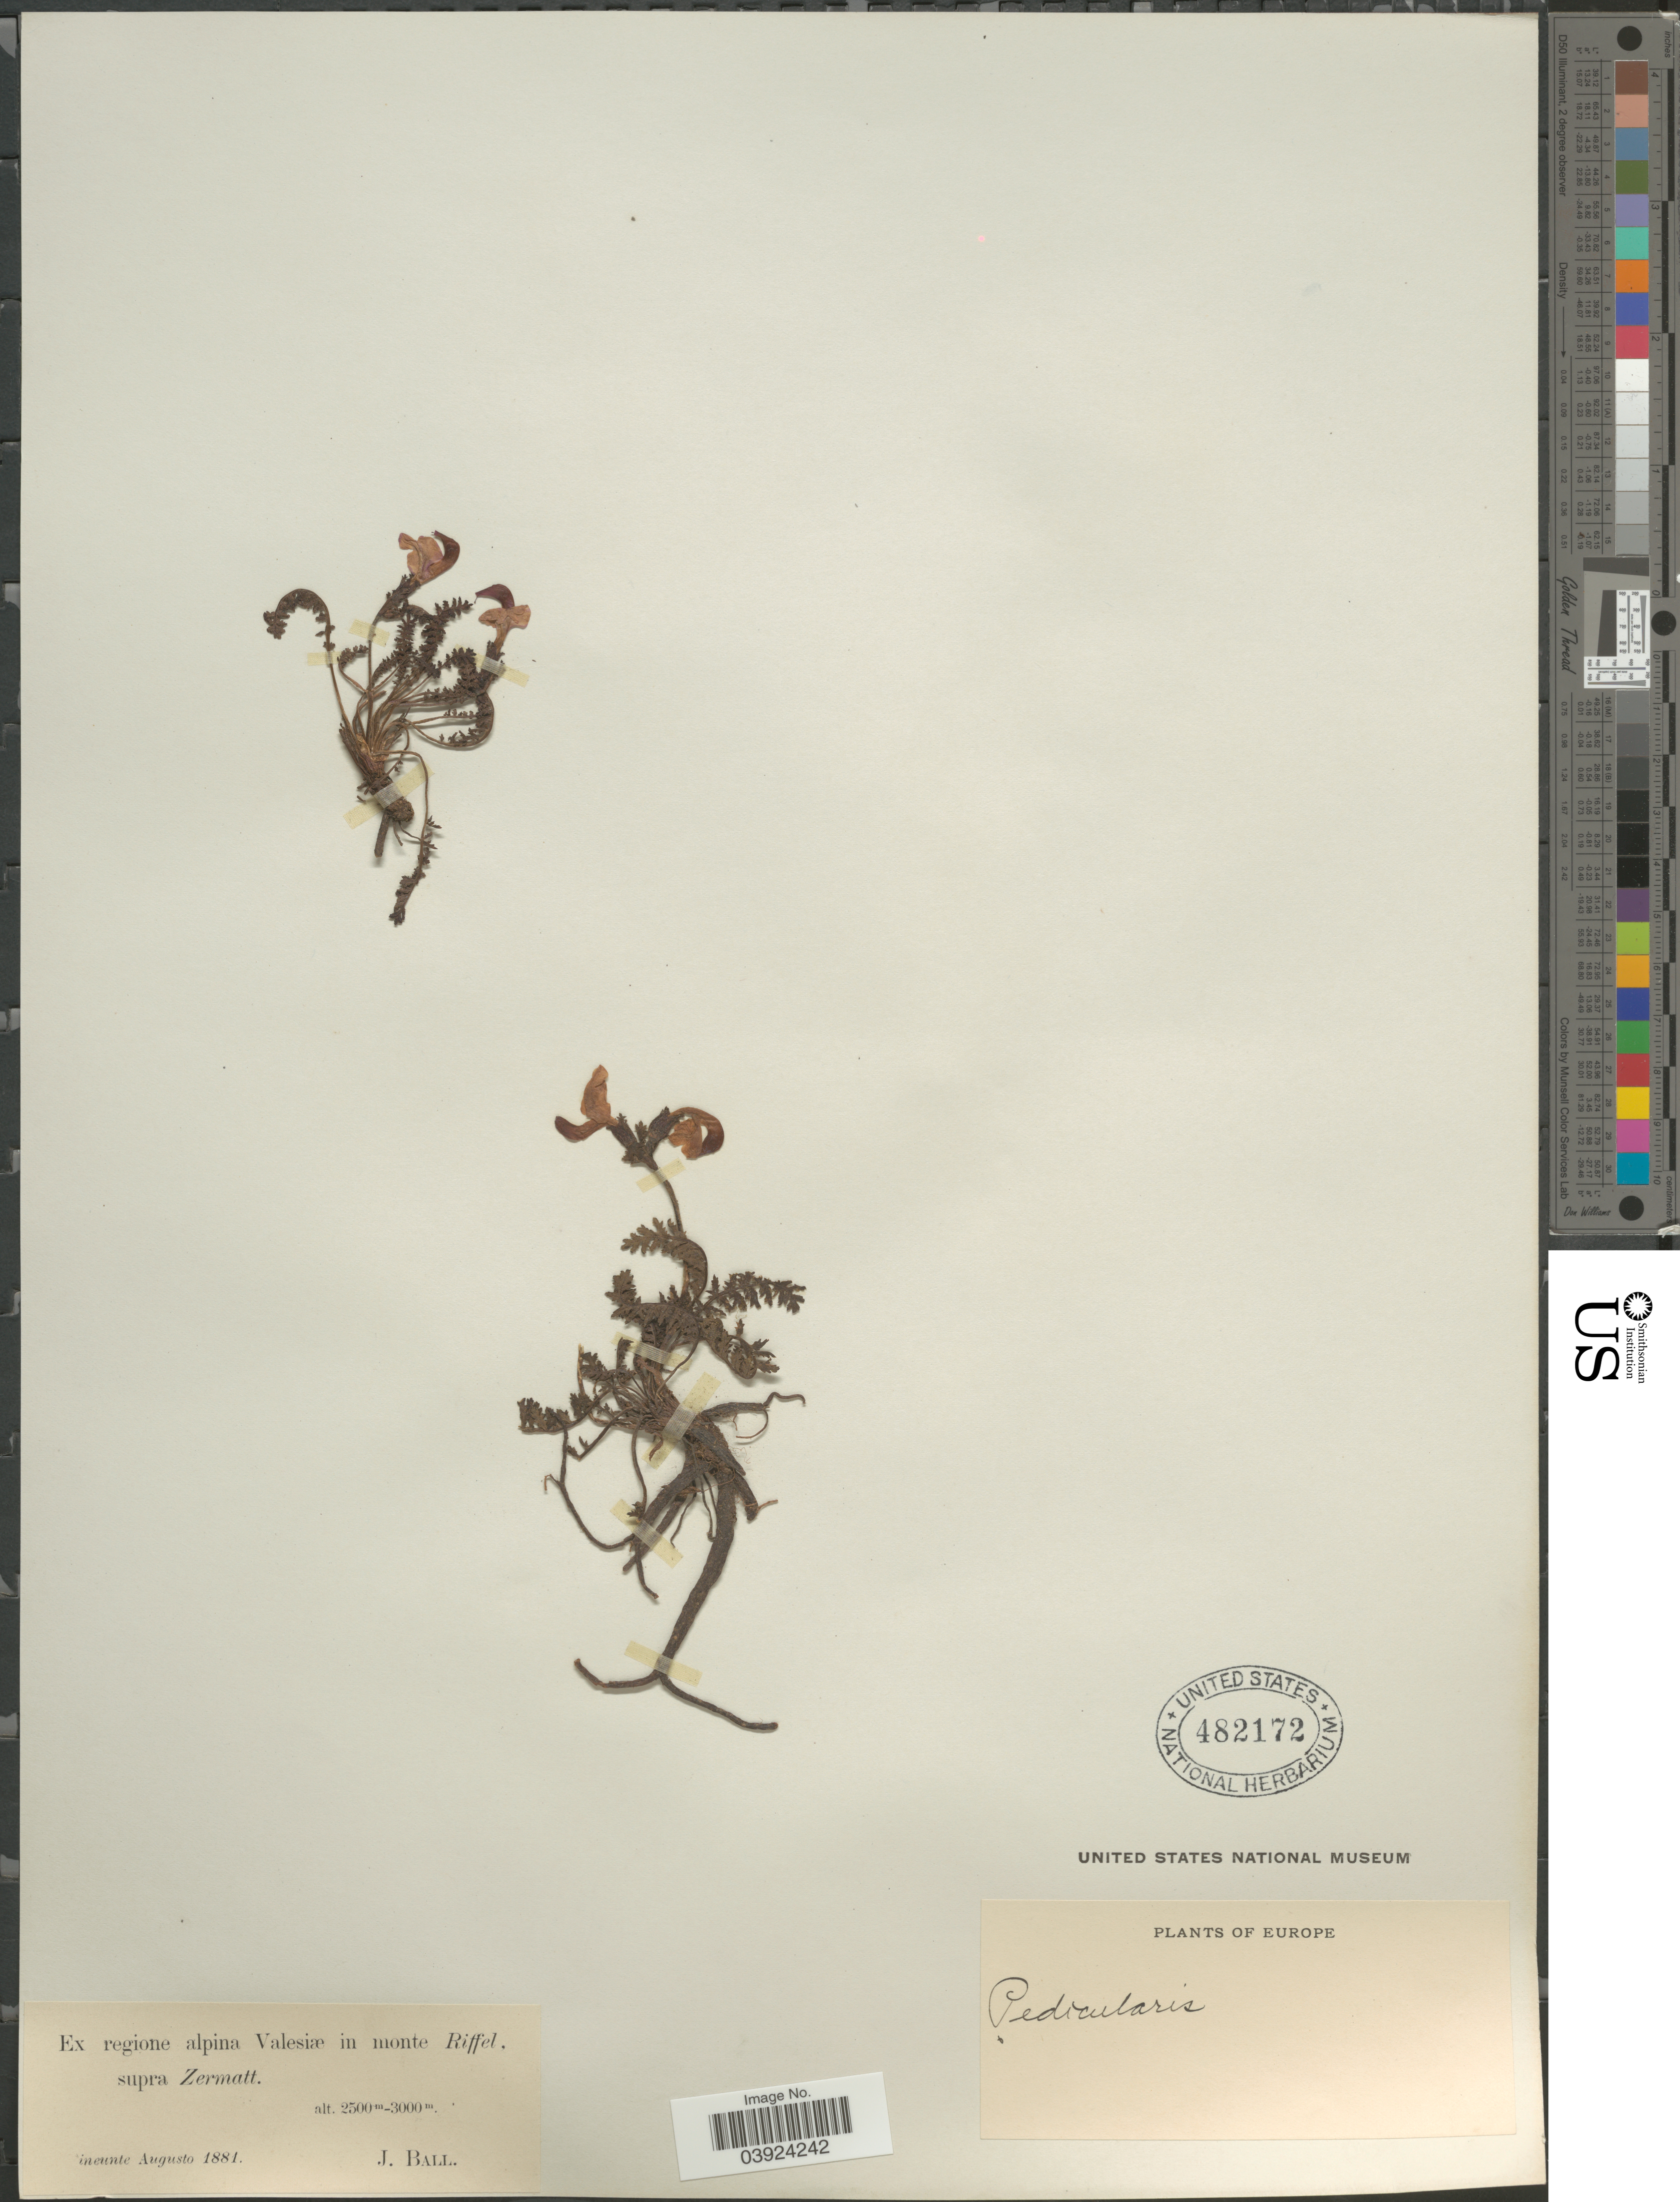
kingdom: Plantae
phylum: Tracheophyta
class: Magnoliopsida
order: Lamiales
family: Orobanchaceae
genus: Pedicularis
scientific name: Pedicularis sp.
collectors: J. Ball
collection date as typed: Ineunte Augusto 1881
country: Switzerland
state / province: Valais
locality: Ex regione alpina Valesiæ in monte Riffel, supra Zermatt.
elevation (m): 2500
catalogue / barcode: US 482172